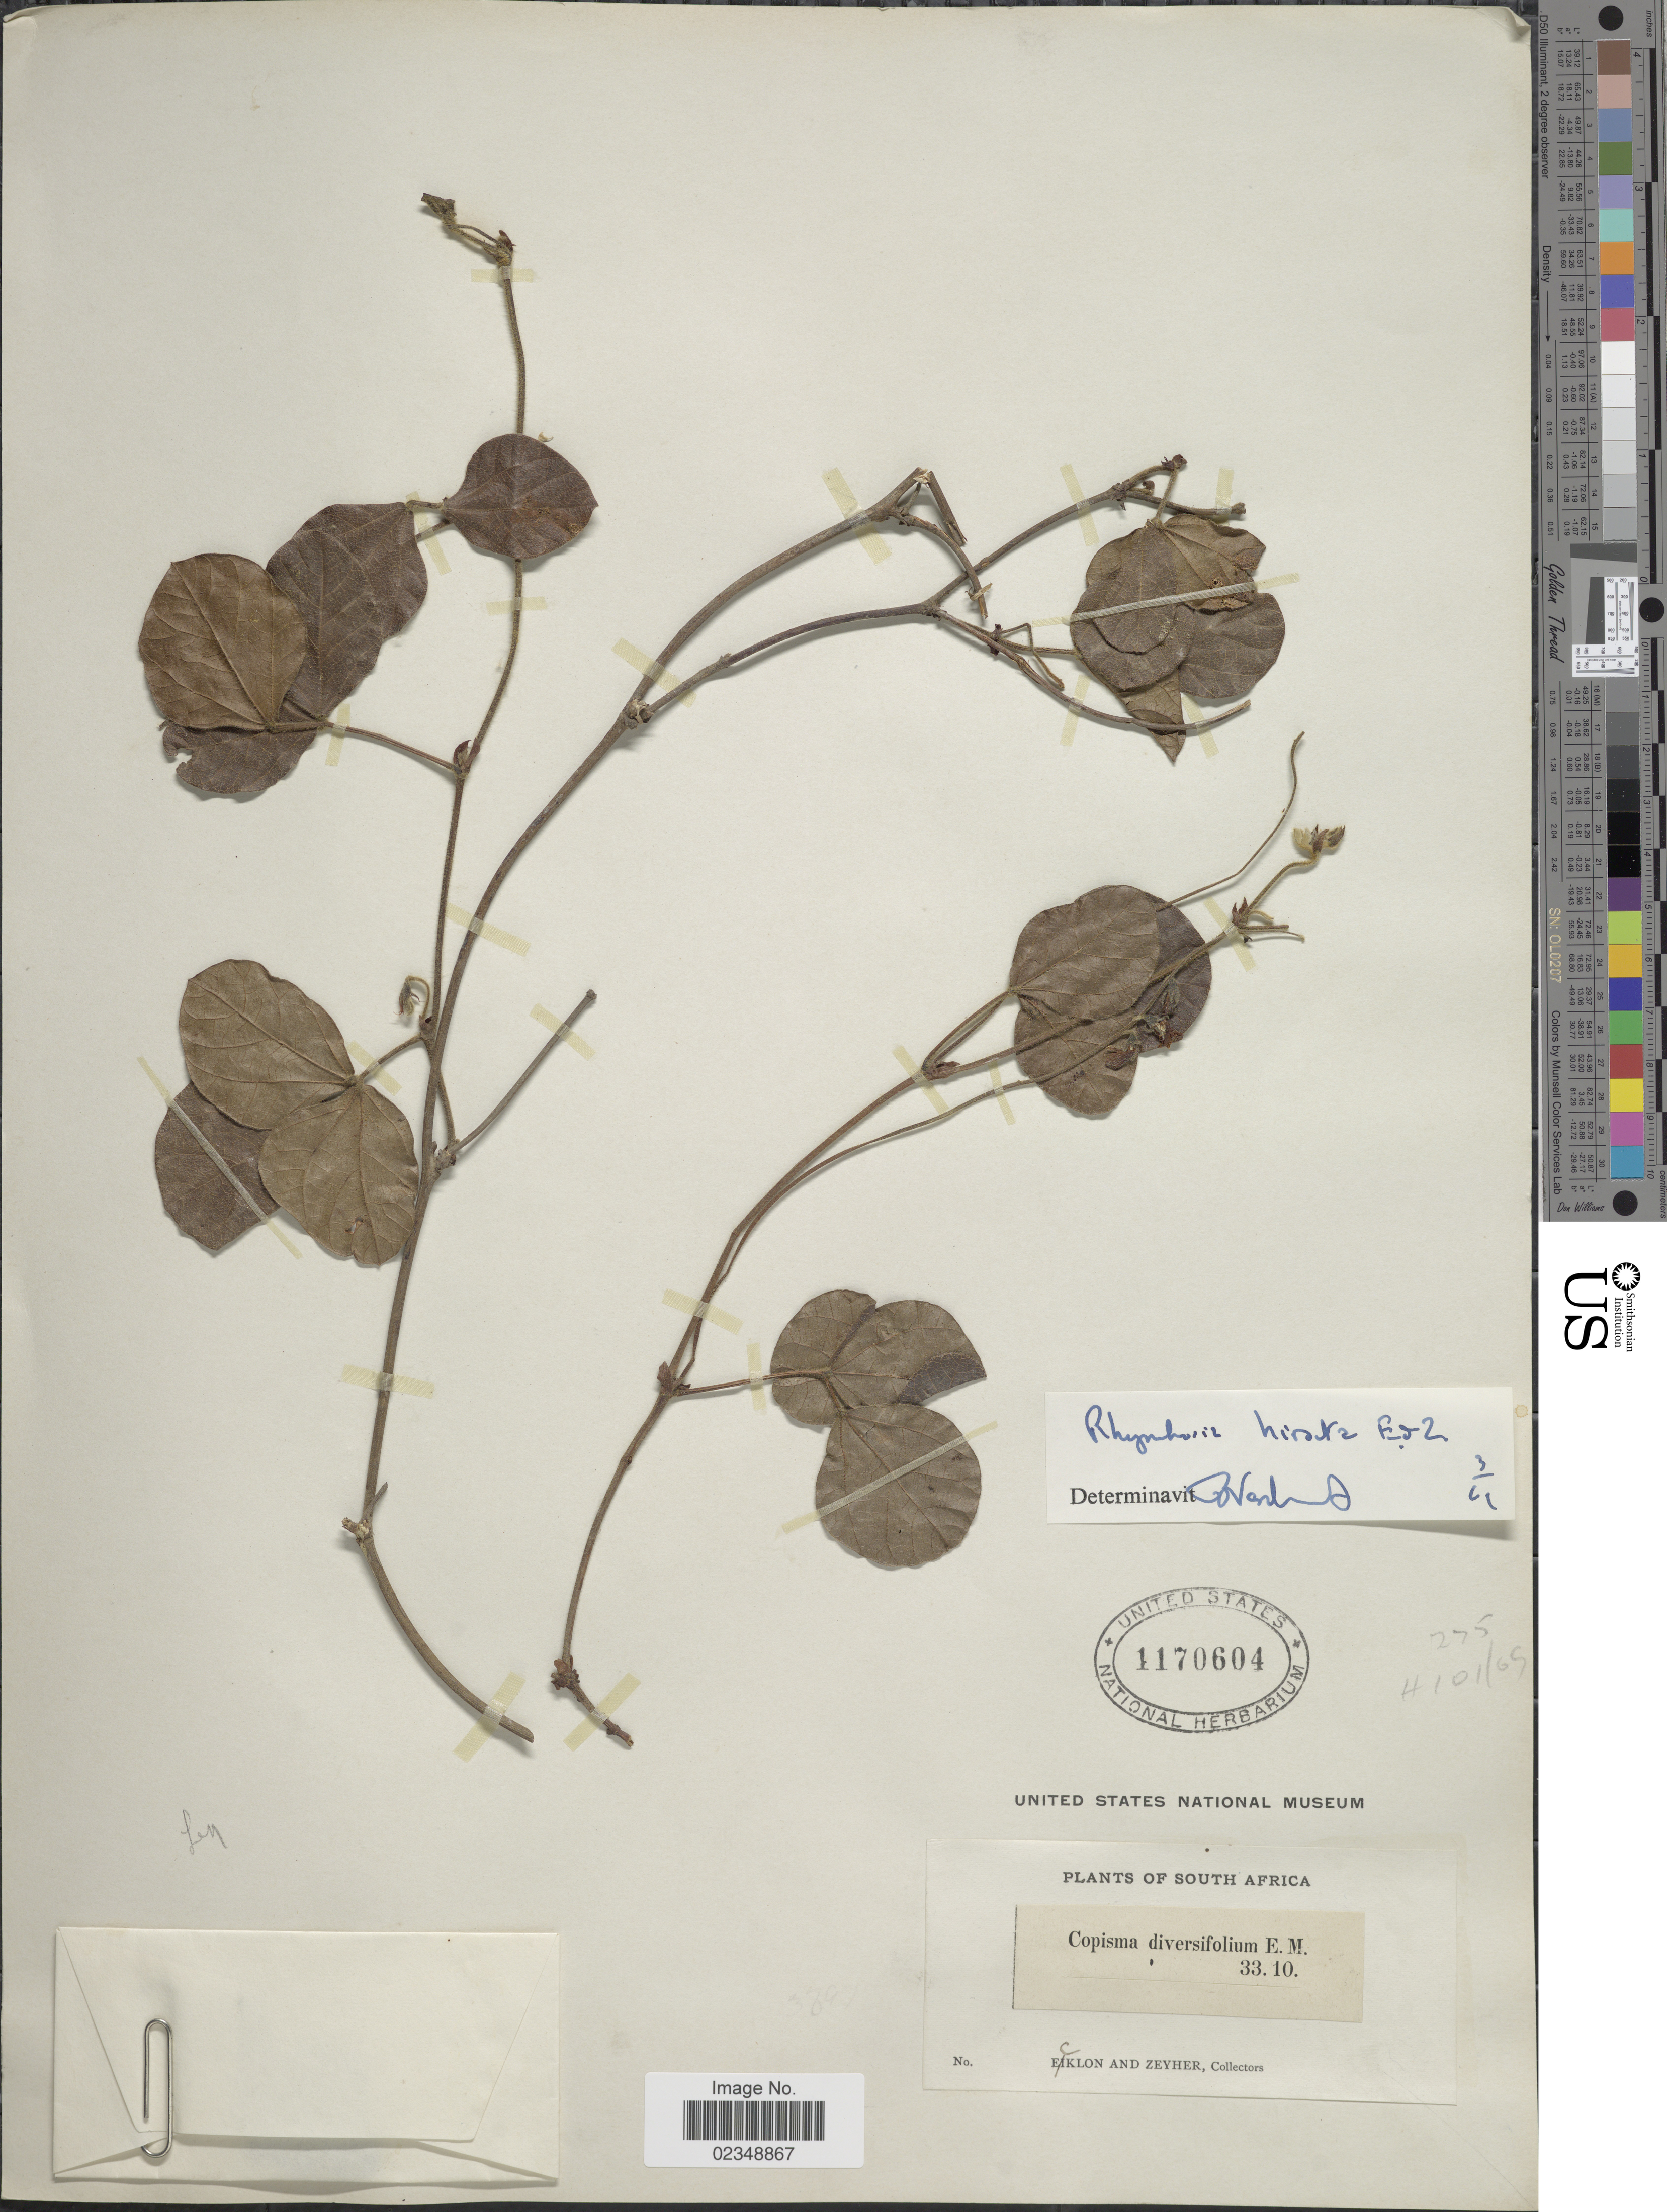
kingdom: Plantae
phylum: Tracheophyta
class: Magnoliopsida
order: Fabales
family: Fabaceae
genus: Rhynchosia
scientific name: Rhynchosia hirsuta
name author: Eckl. & Zeyh.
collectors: -. Ecklon & -. Zeyher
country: South Africa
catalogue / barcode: US 1170604